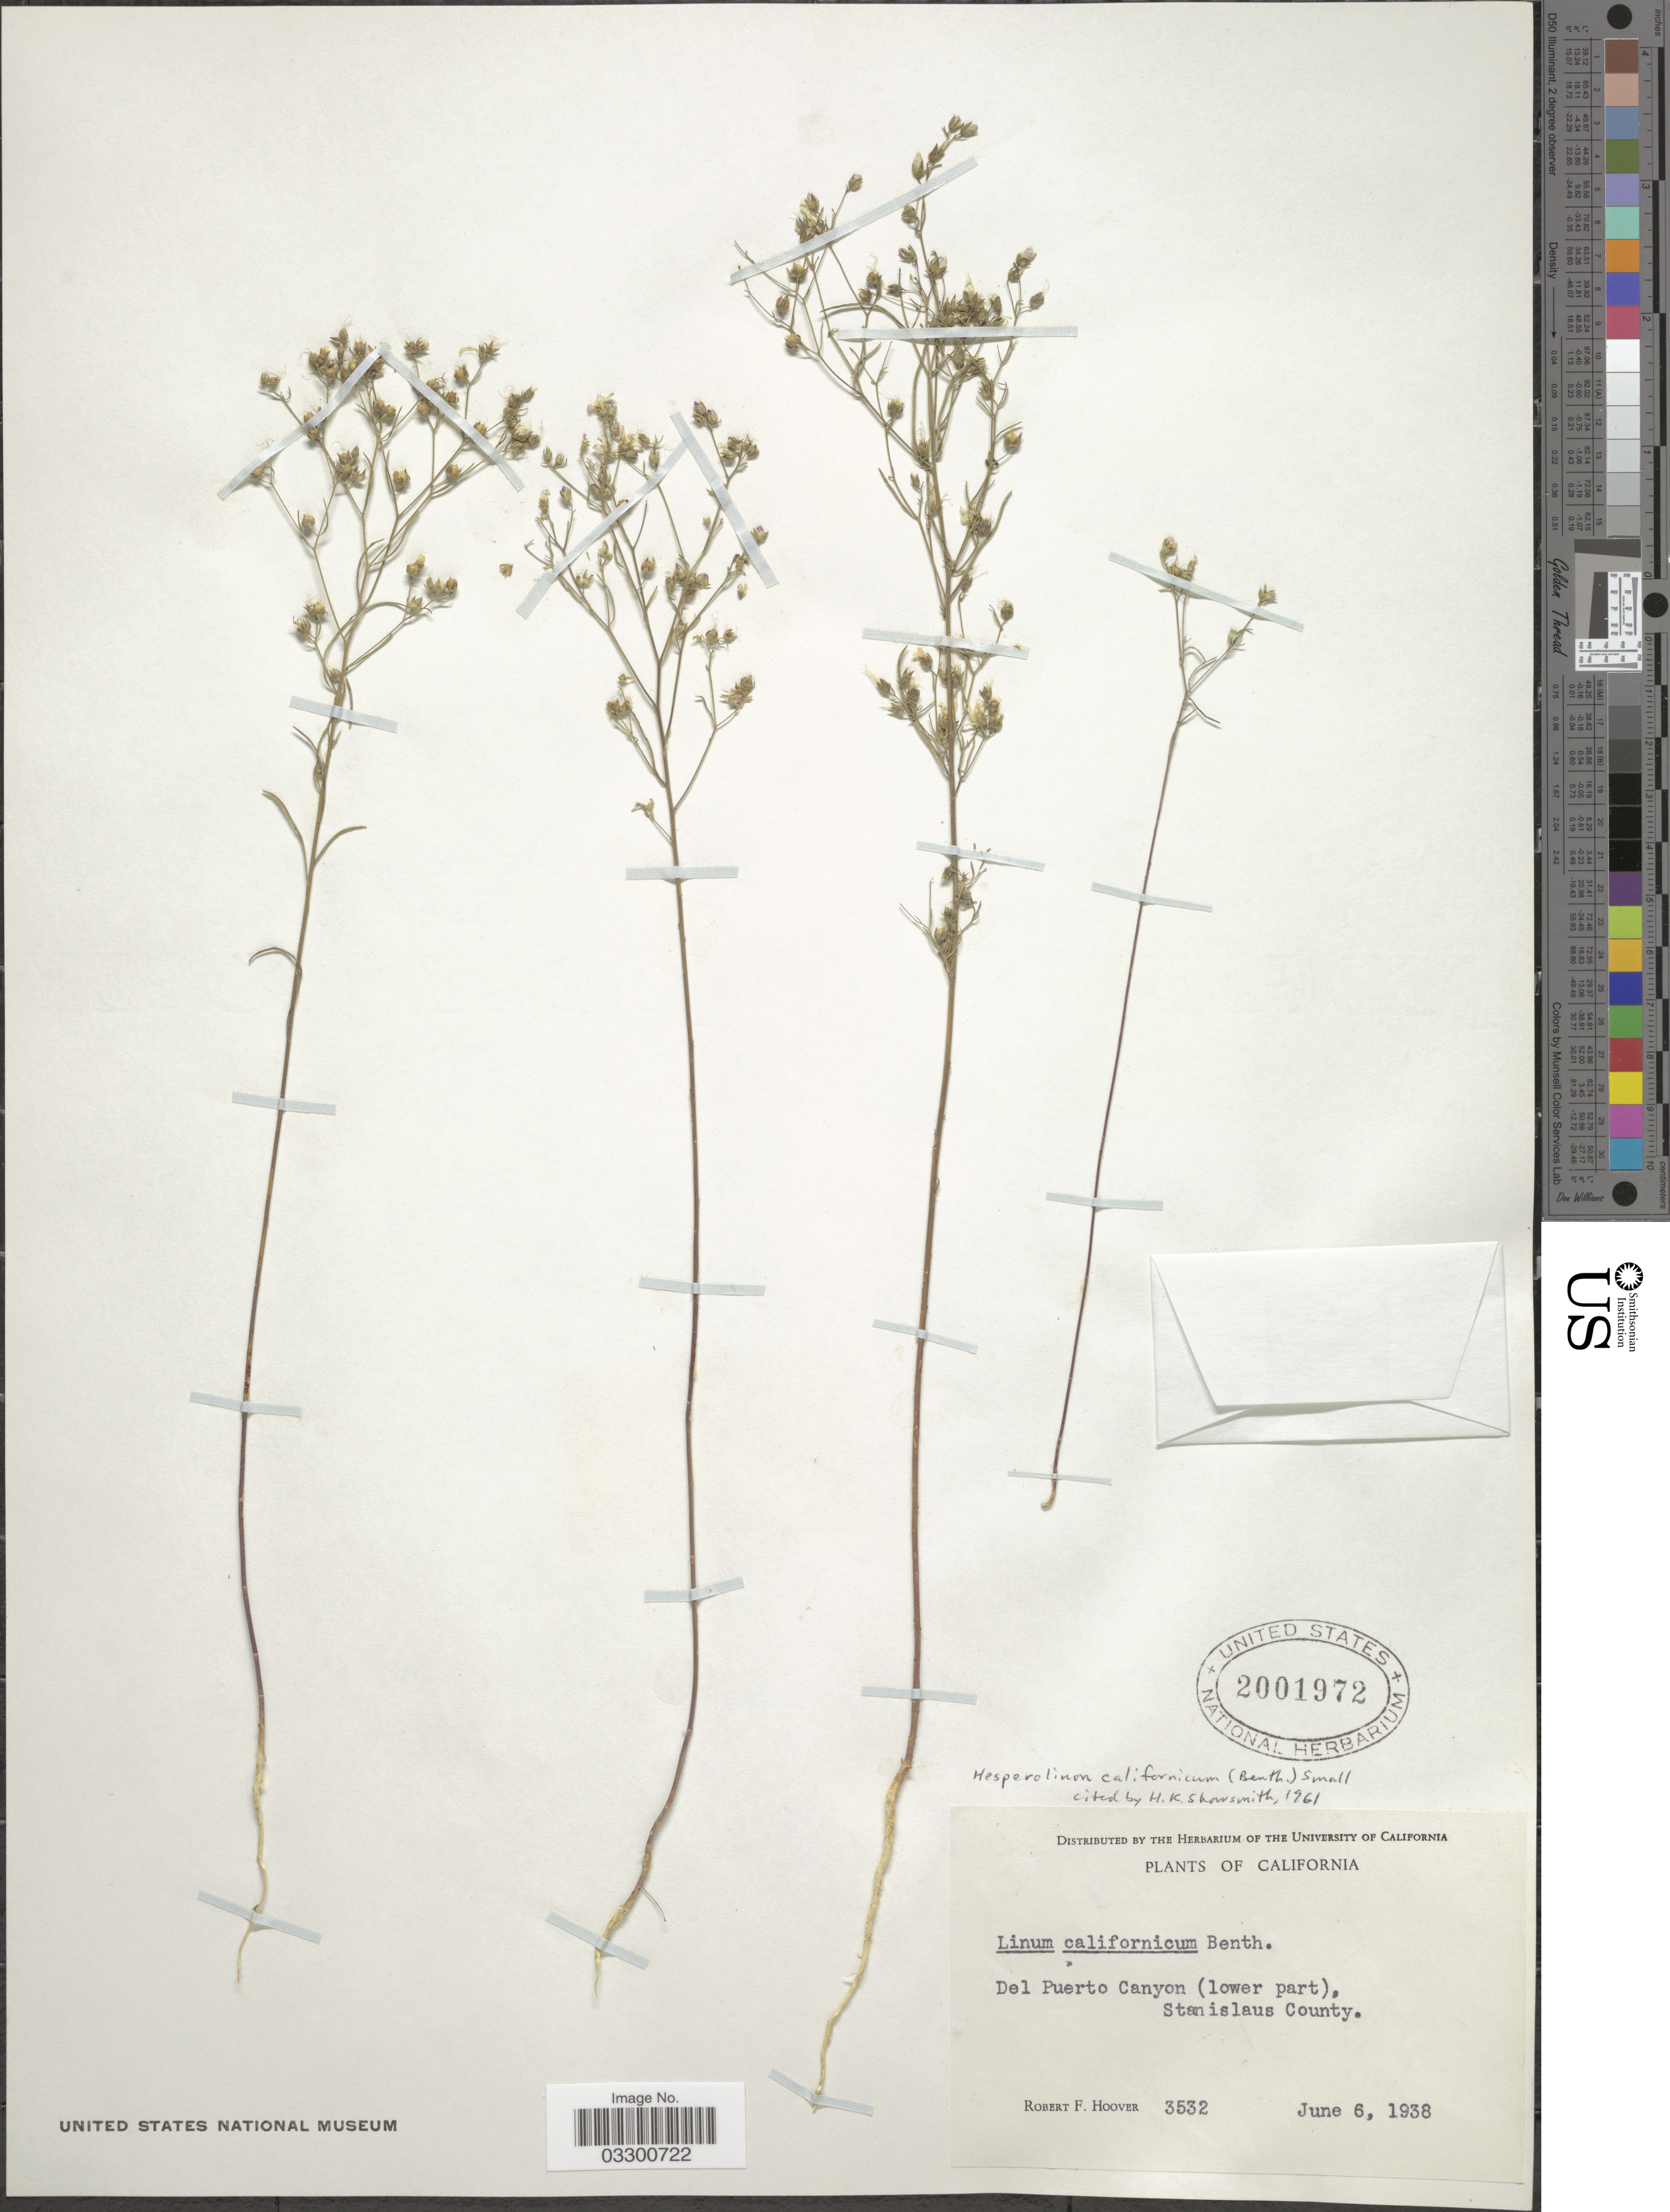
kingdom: Plantae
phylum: Tracheophyta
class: Magnoliopsida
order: Malpighiales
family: Linaceae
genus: Hesperolinon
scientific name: Hesperolinon californicum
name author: (Benth.) Small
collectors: R. F. Hoover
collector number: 3532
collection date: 1938-06-06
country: United States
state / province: California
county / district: Stanislaus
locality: Del Puerto Canyon (lower part), Stanislaus County.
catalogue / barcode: US 2001972